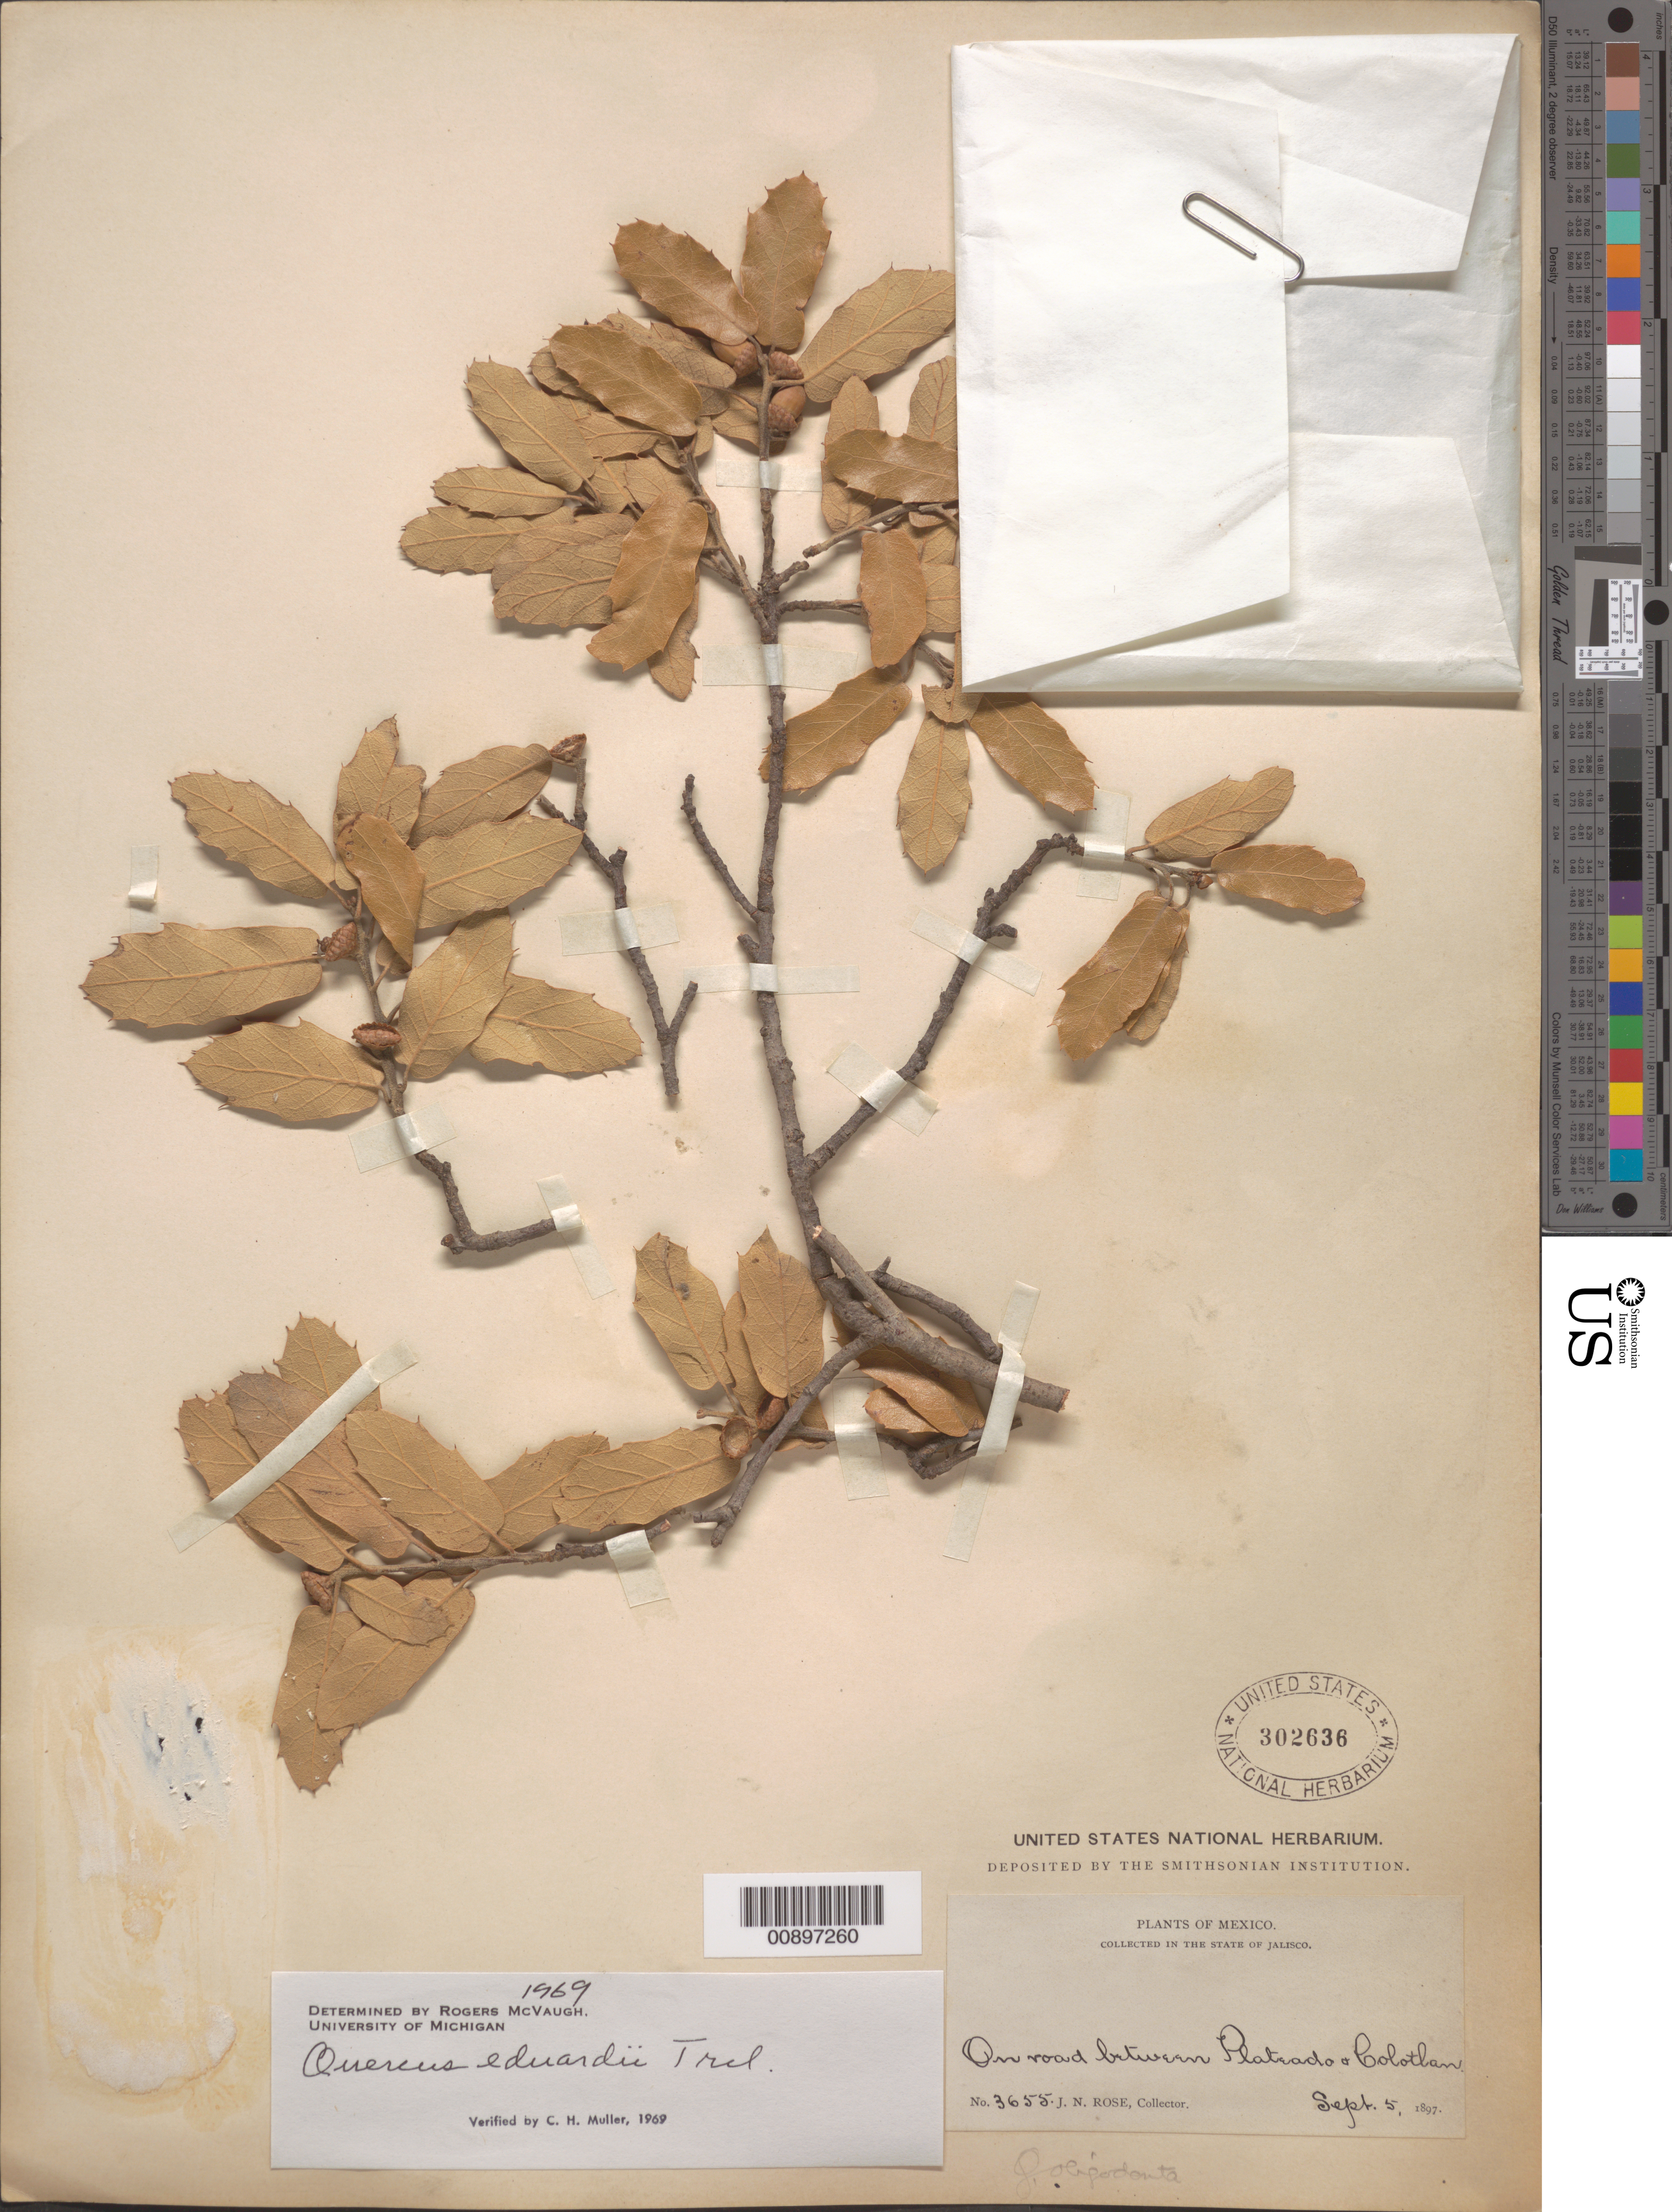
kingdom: Plantae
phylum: Tracheophyta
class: Magnoliopsida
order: Fagales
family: Fagaceae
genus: Quercus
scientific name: Quercus eduardii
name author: Trel.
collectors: J. N. Rose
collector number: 3655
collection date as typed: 05 Sep 1899 7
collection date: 1899-09-05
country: Mexico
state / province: Jalisco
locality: On road between Plateado & Colotlán. State of Jalisco.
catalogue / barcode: US 302636